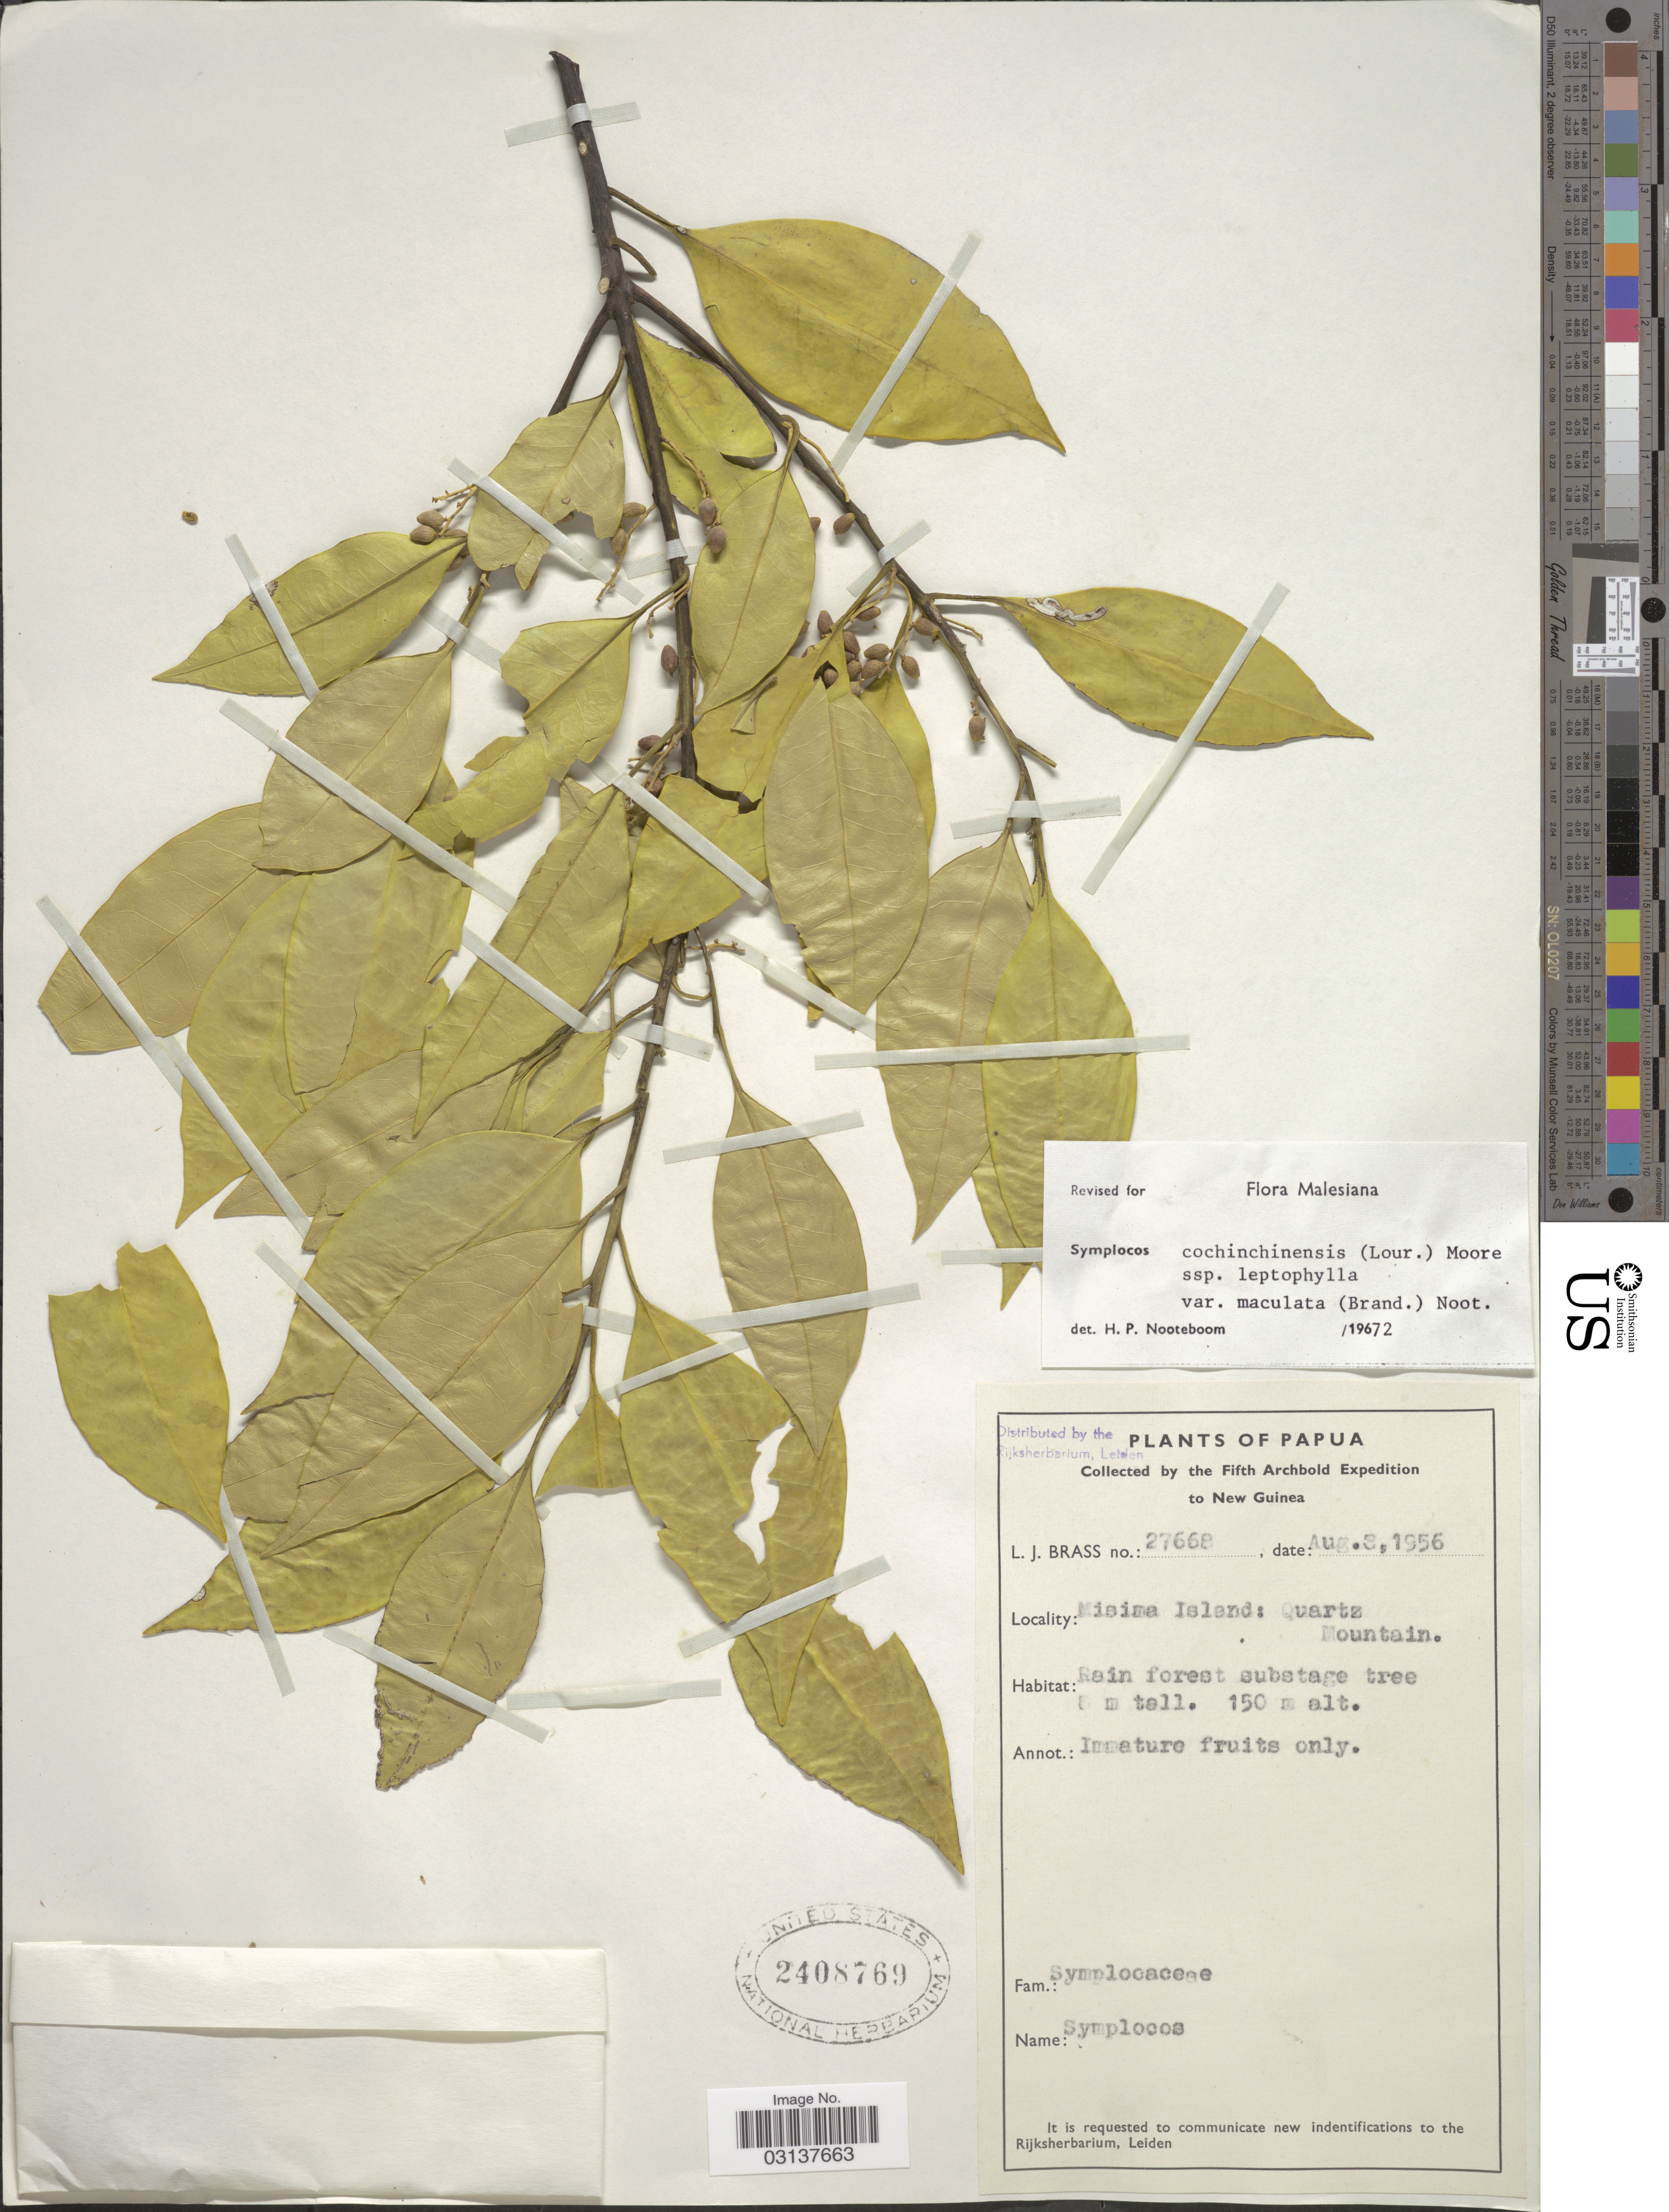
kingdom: Plantae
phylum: Tracheophyta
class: Magnoliopsida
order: Ericales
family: Symplocaceae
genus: Symplocos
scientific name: Symplocos cochinchinensis var. maculata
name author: (Brand) Noot.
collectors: L. J. Brass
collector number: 27668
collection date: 1956-08-03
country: Papua New Guinea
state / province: Milne Bay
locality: Papua, New Guinea, Misima Isl.; Quartz Mountain.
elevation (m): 150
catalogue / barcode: US 2408769